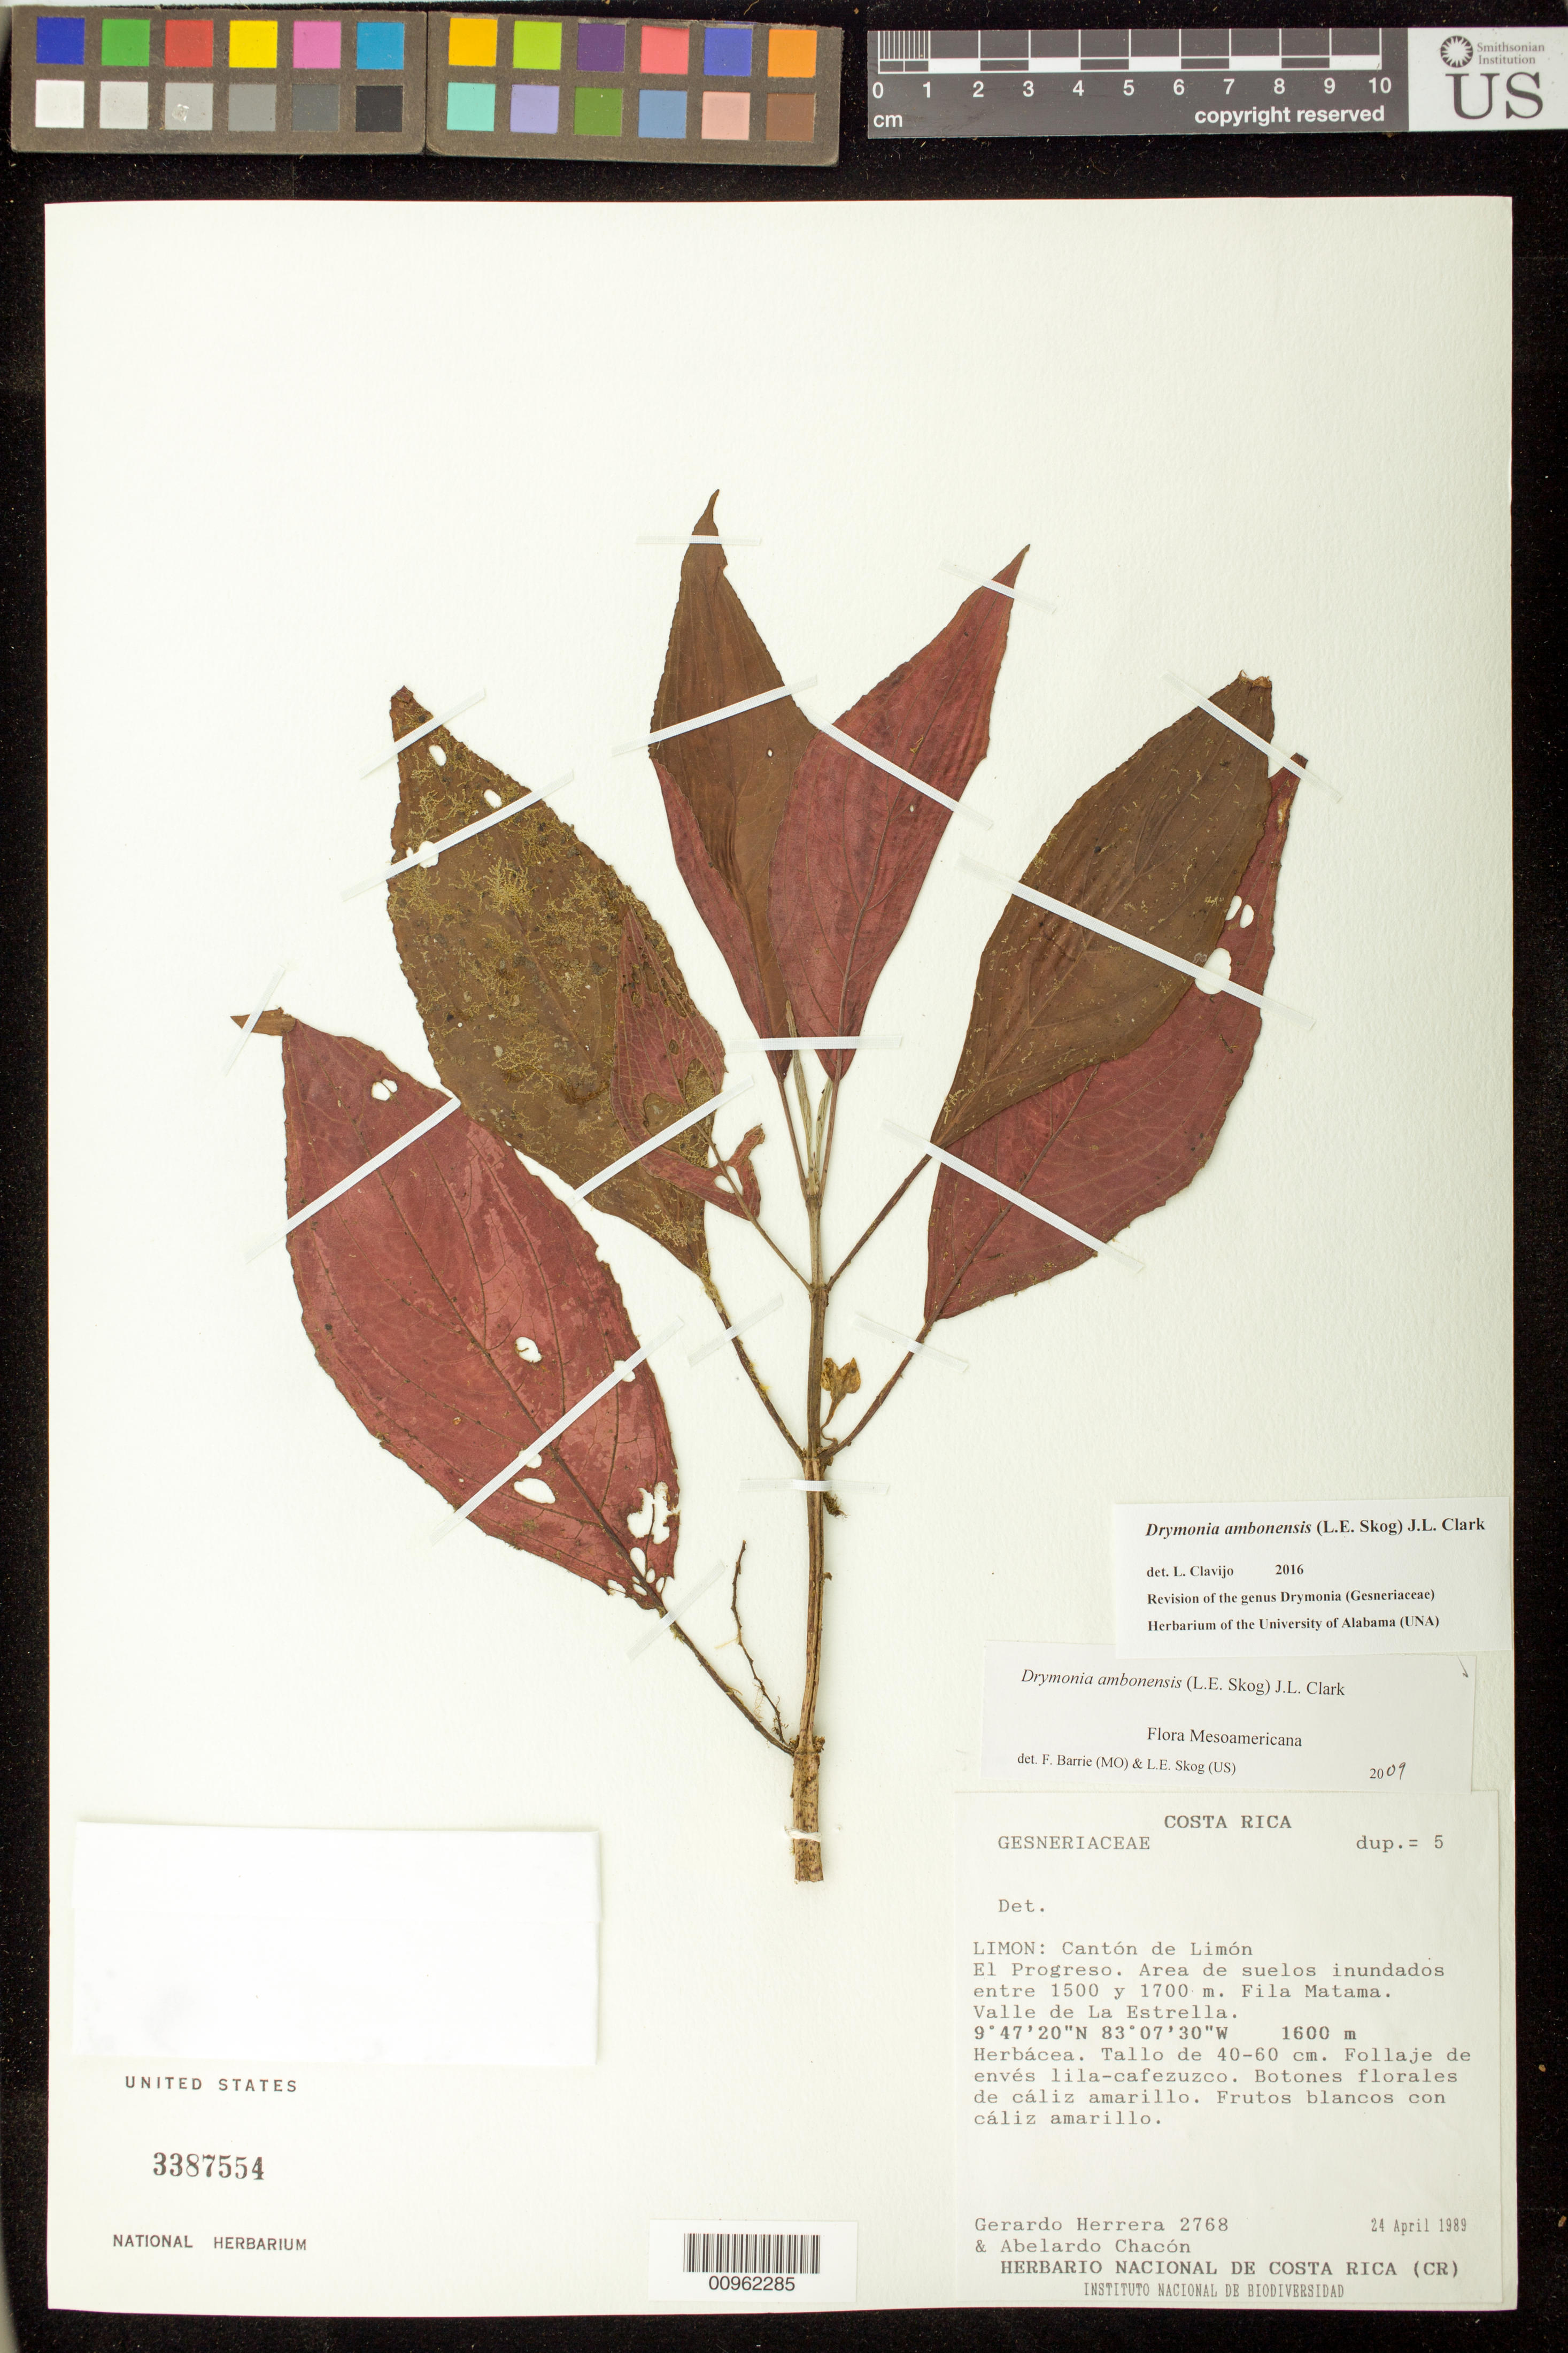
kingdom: Plantae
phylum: Tracheophyta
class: Magnoliopsida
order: Lamiales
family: Gesneriaceae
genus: Drymonia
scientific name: Drymonia ambonensis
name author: (L.E. Skog) J.L. Clark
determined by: Barrie, F. R.; Skog, Laurence E.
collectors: G. Herrera & A. Chacón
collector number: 2768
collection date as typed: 24 Apr 1989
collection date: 1989-04-24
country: Costa Rica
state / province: Limón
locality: Limon: Cantón de Limón, El Progreso.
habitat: Area de suelos inundados entre 1500 y 1700 m. Fila Matama.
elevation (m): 1600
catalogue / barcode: US 3387554